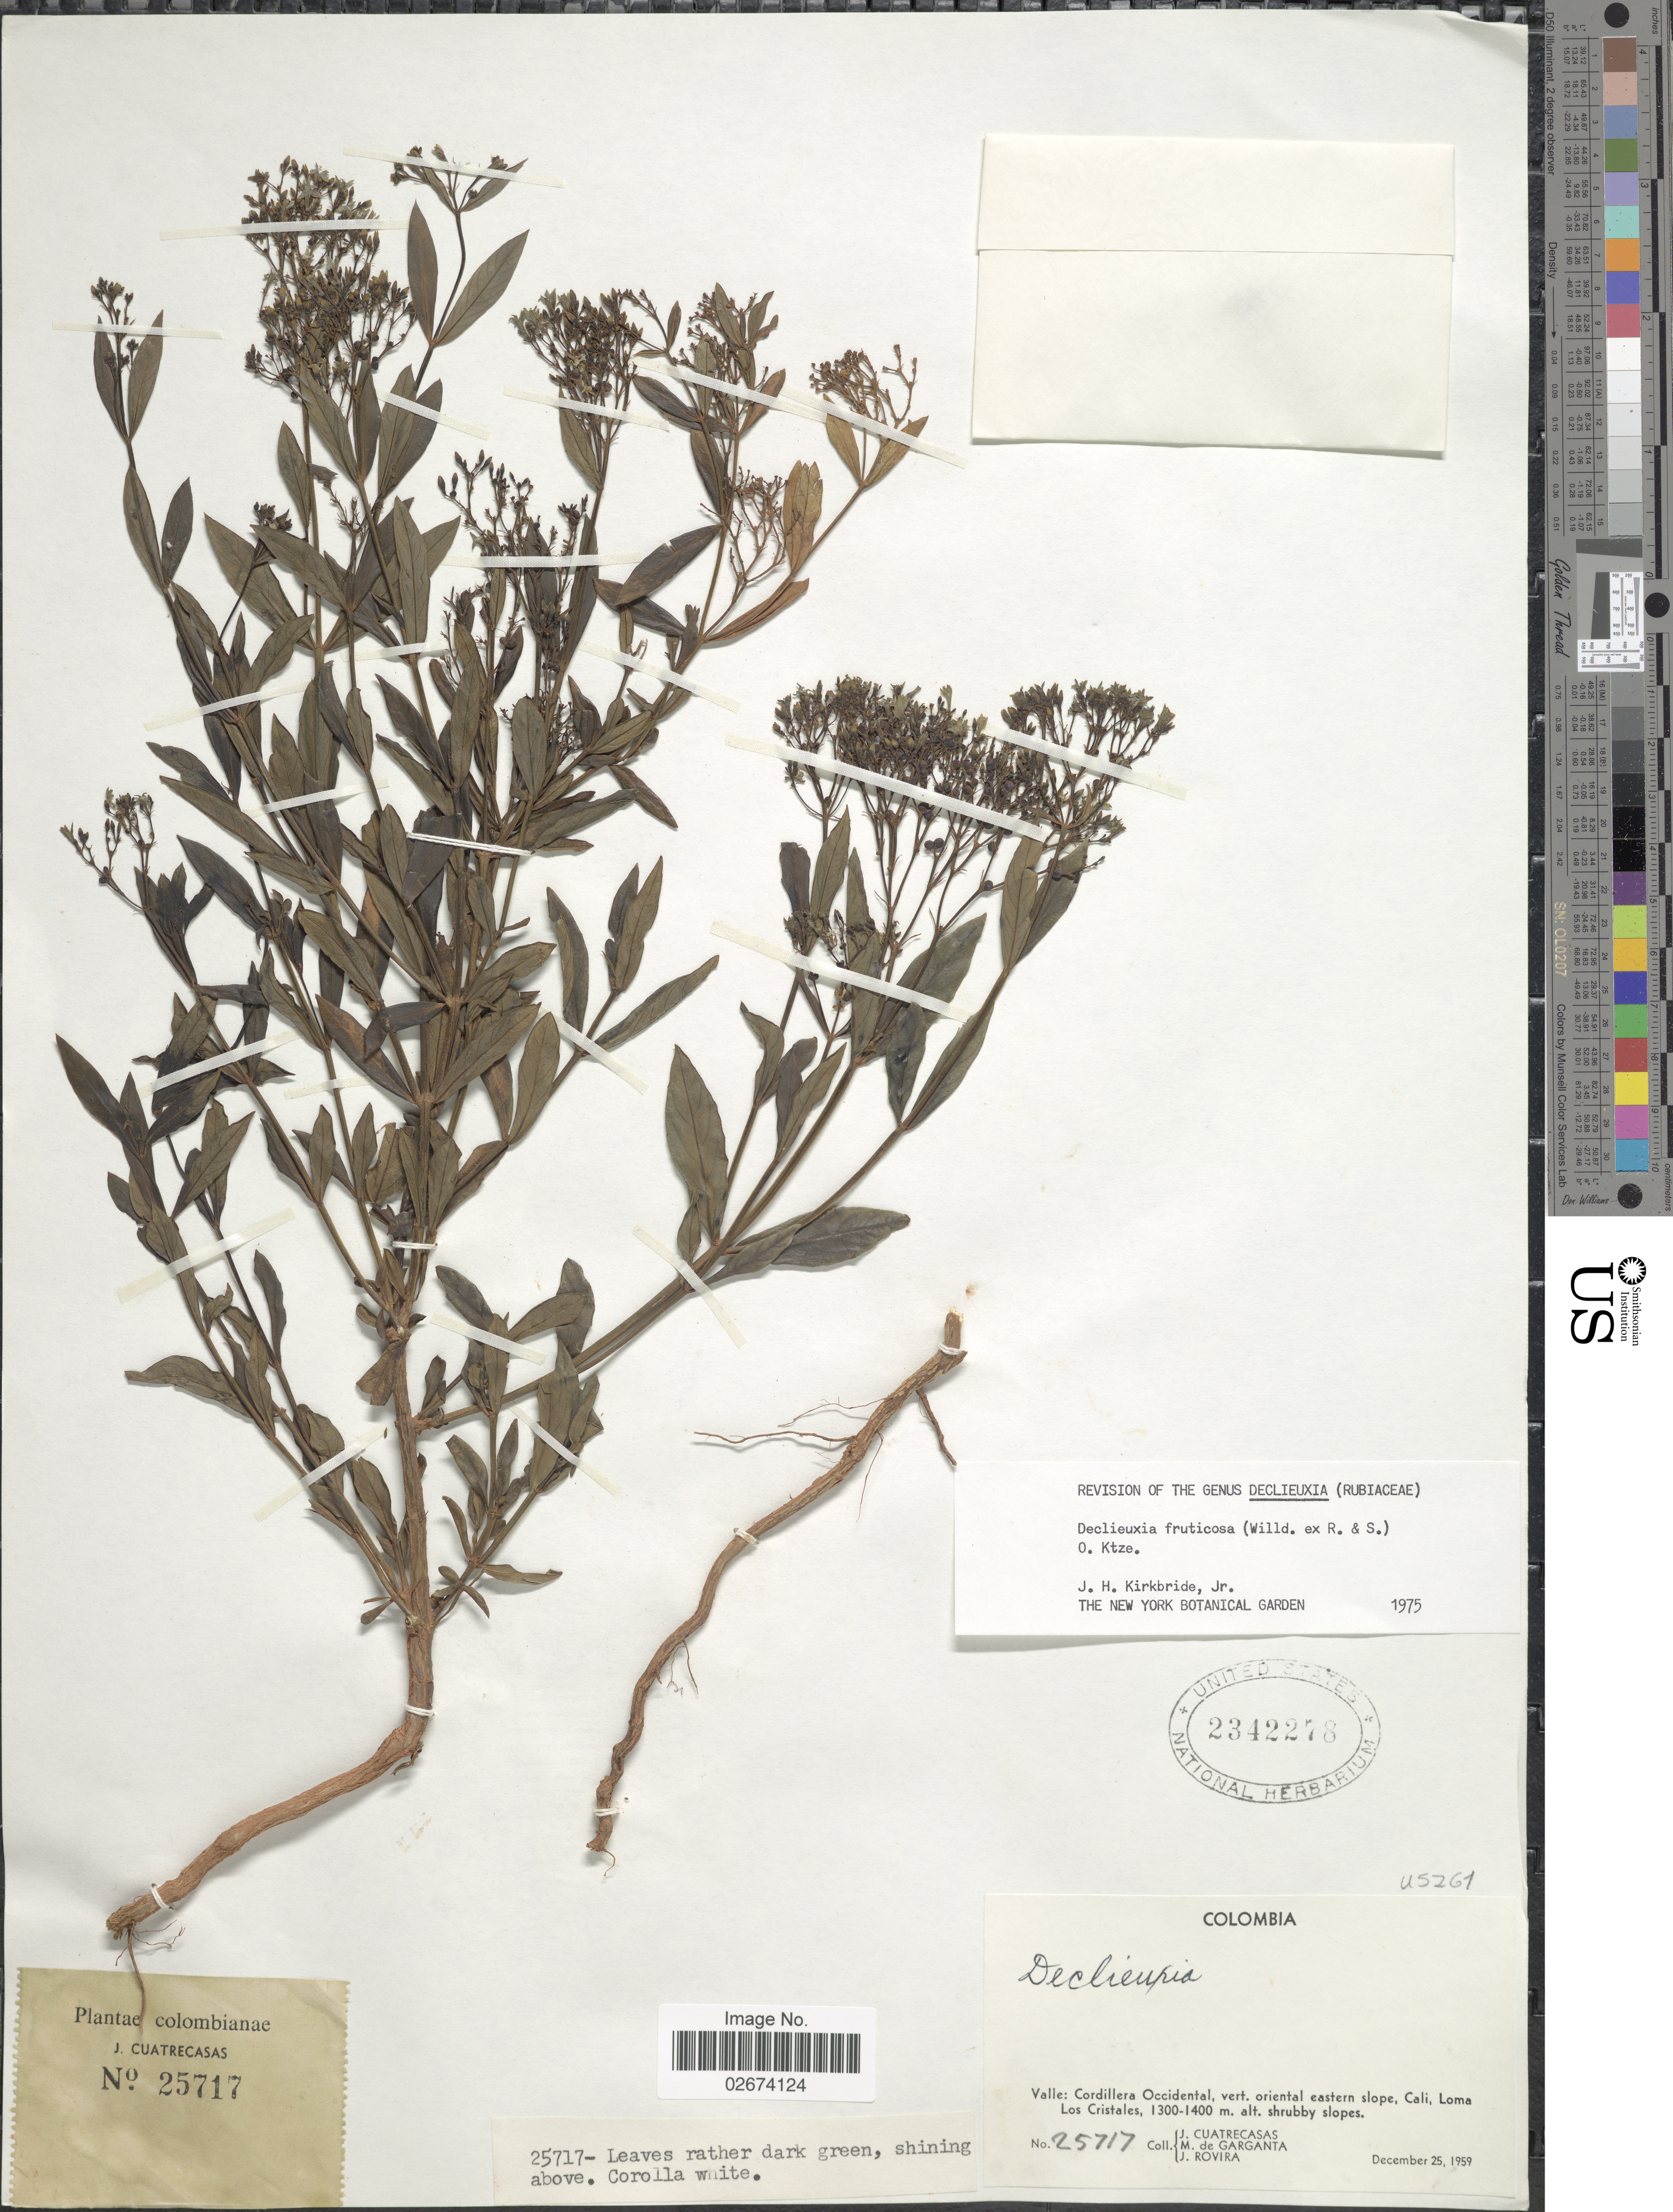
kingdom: Plantae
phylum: Tracheophyta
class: Magnoliopsida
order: Gentianales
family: Rubiaceae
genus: Declieuxia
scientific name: Declieuxia fruticosa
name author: (Willd. ex Roem. & Schult.) Kuntze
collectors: J. Cuatrecasas, M. Garganta & J. Rovira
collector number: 25717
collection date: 1959-12-25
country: Colombia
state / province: Valle del Cauca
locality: Valle: Cordillera Occidental, vert. oriental slope, Cali, Loma LOs Cristales shrubby slopes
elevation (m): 1300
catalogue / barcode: US 2342278